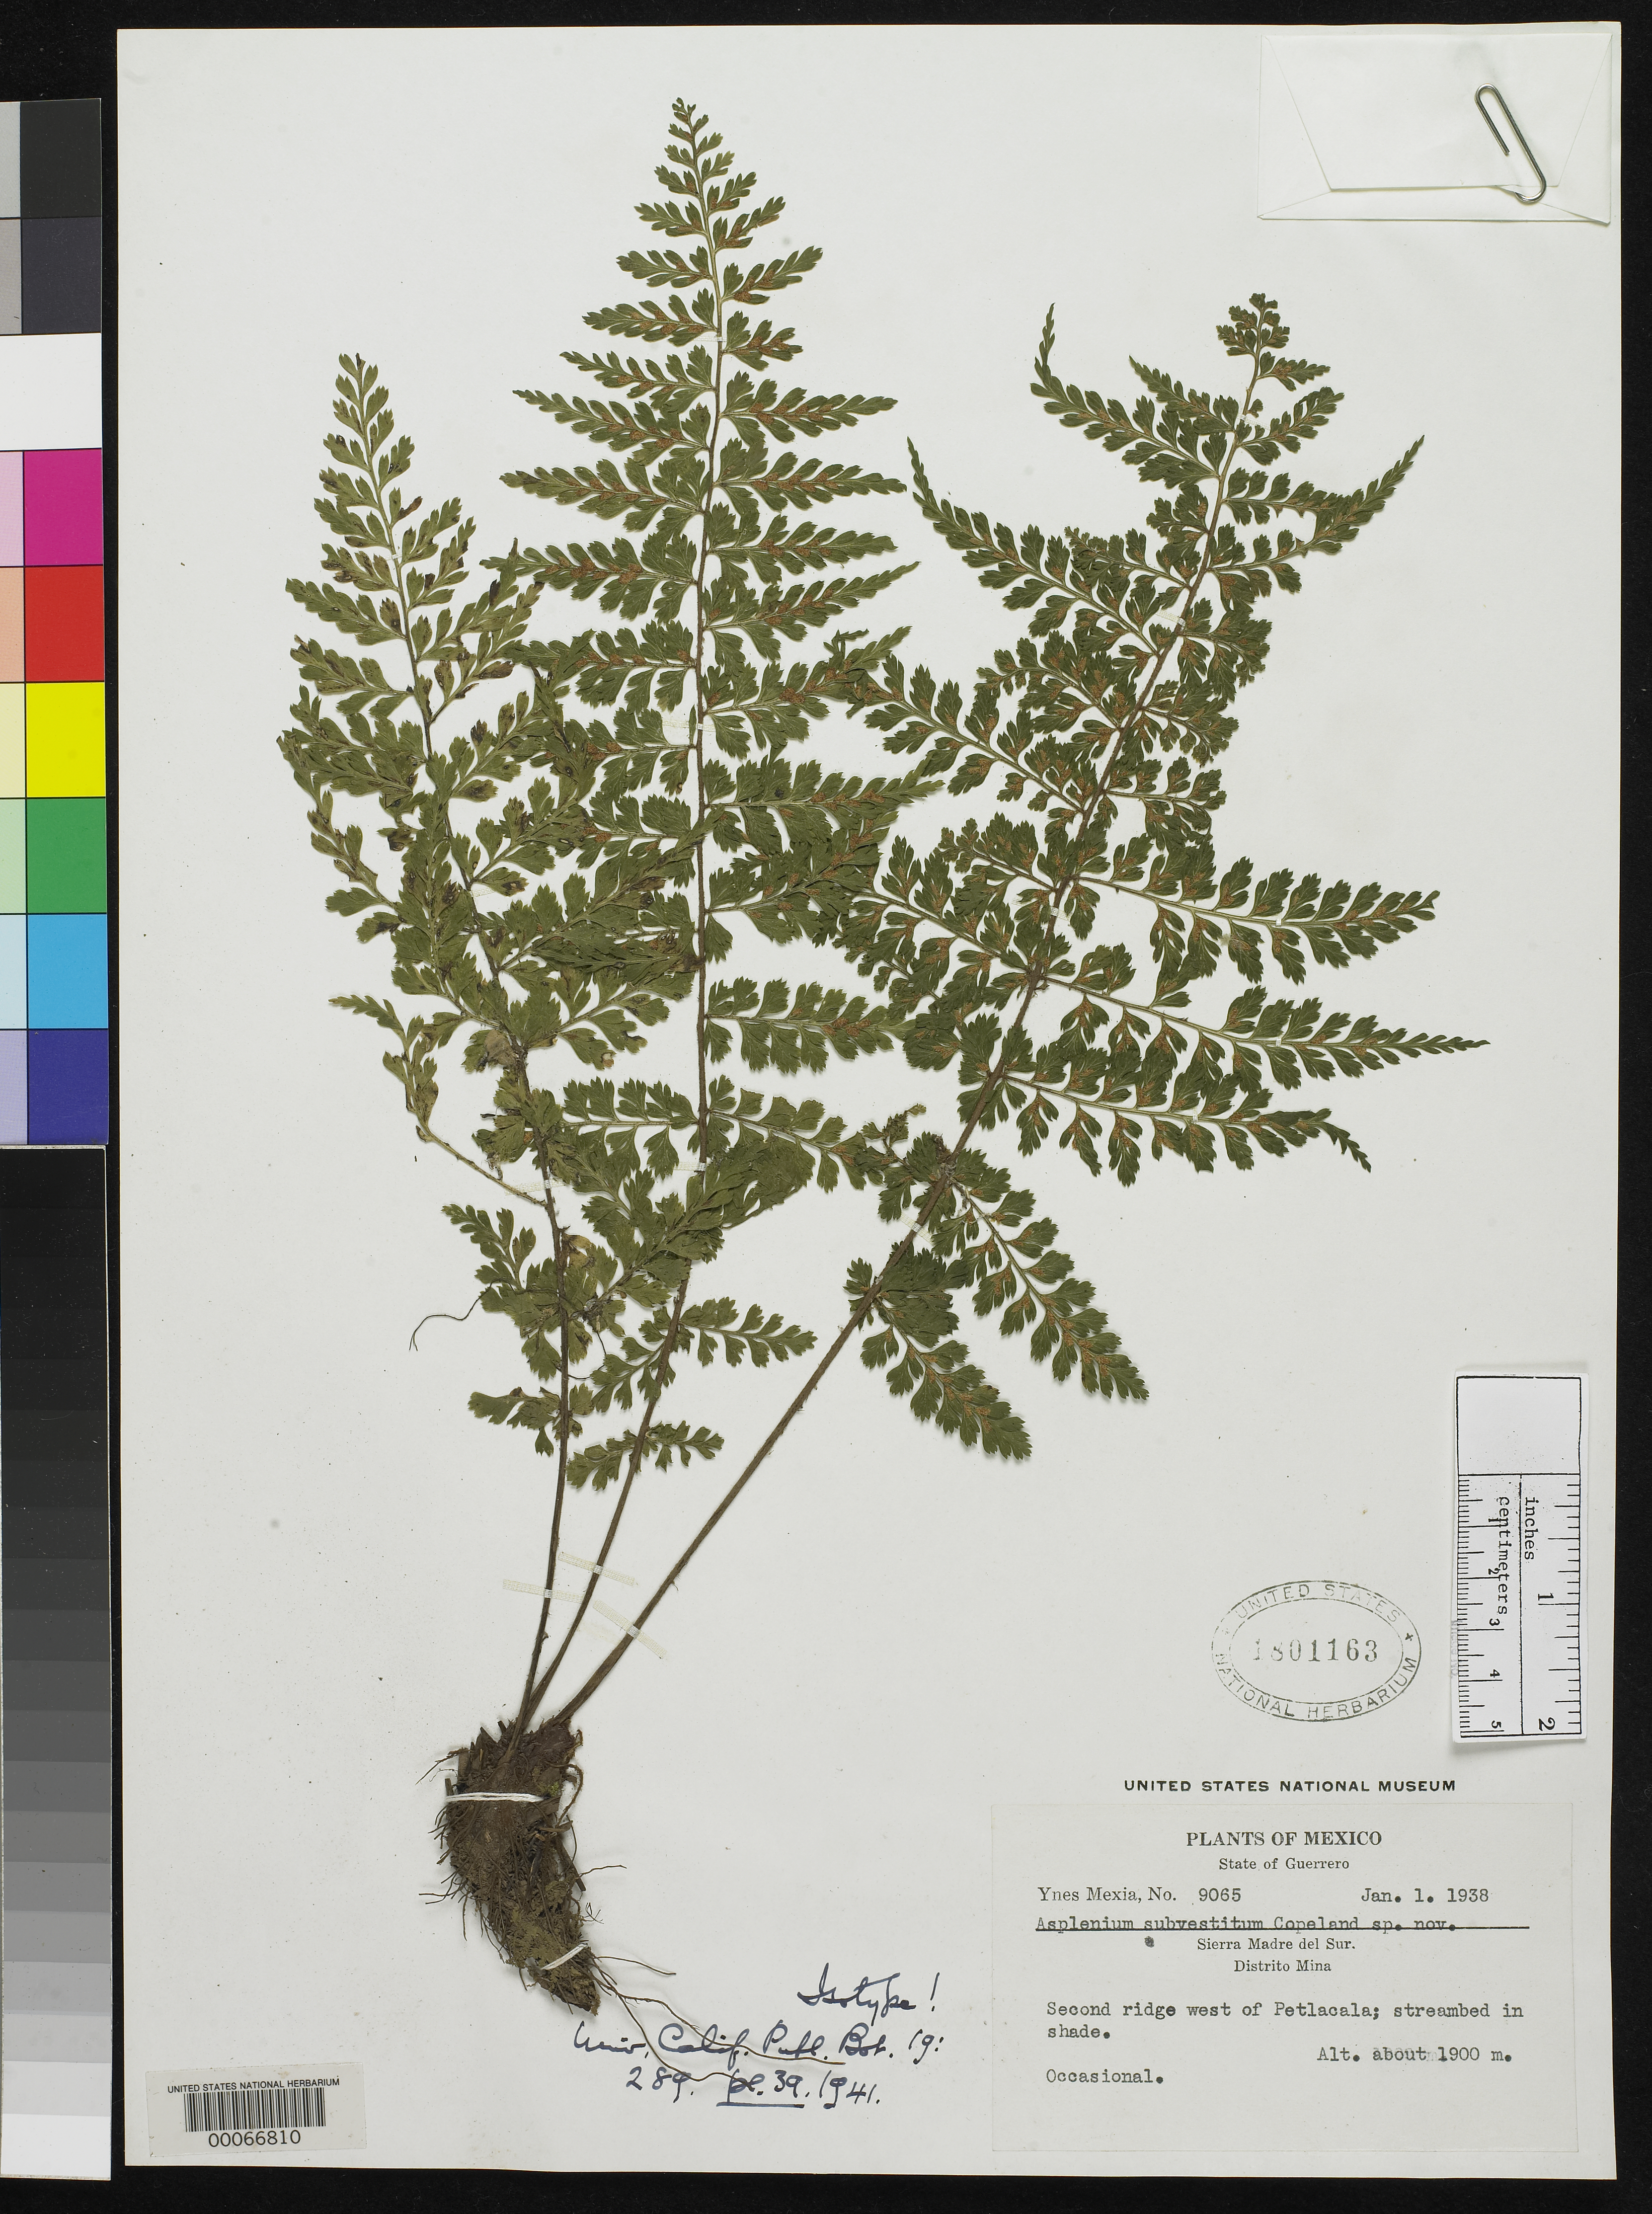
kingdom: Plantae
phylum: Tracheophyta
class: Polypodiopsida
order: Polypodiales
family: Aspleniaceae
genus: Asplenium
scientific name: Asplenium subvestitum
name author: Copel.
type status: Type Collection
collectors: Y. Mexia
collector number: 9065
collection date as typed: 01 Jan 1938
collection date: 1938-01-01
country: Mexico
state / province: Guerrero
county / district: Mina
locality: Sierra Madre del Sur, second ridge W of Petlascala.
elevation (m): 1900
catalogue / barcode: US 1801163